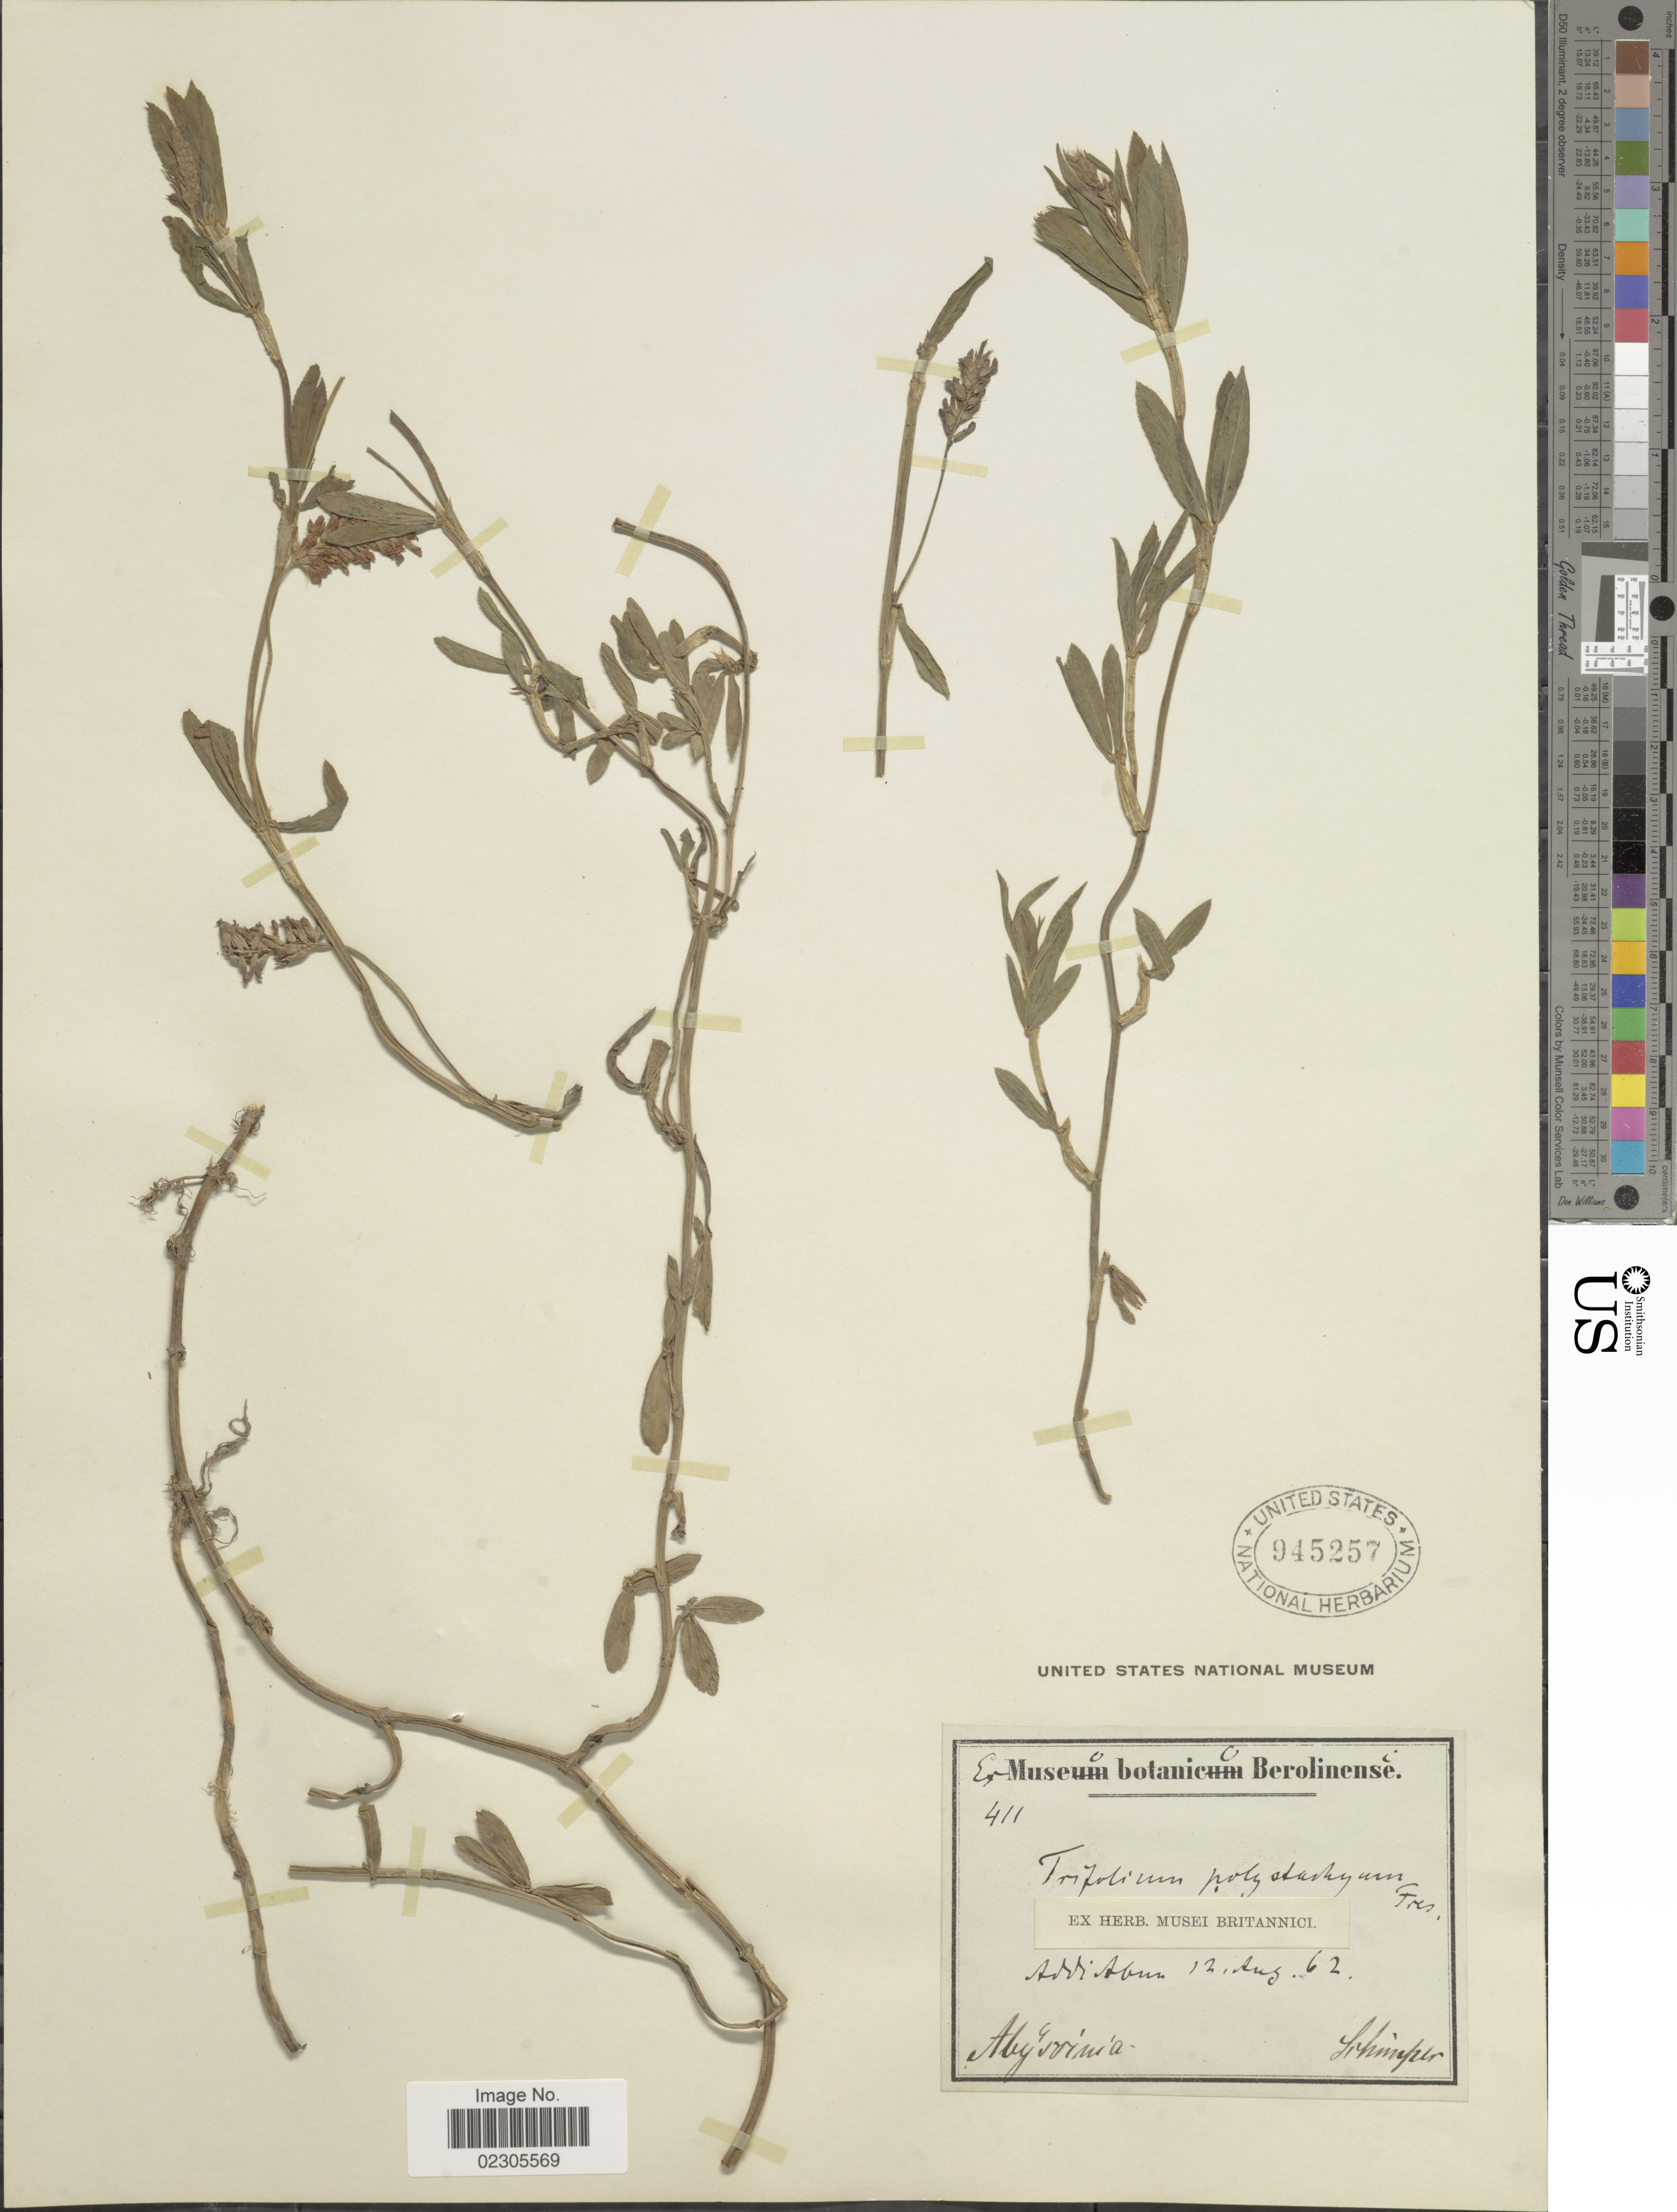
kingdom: Plantae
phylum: Tracheophyta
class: Magnoliopsida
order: Fabales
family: Fabaceae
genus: Trifolium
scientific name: Trifolium polystachyum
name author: Fresen.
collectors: -. Schimper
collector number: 411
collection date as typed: Transcribed d/m/y: 12/8/62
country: Ethiopia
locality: Addi Abun, Abyssinia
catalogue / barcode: US 945257